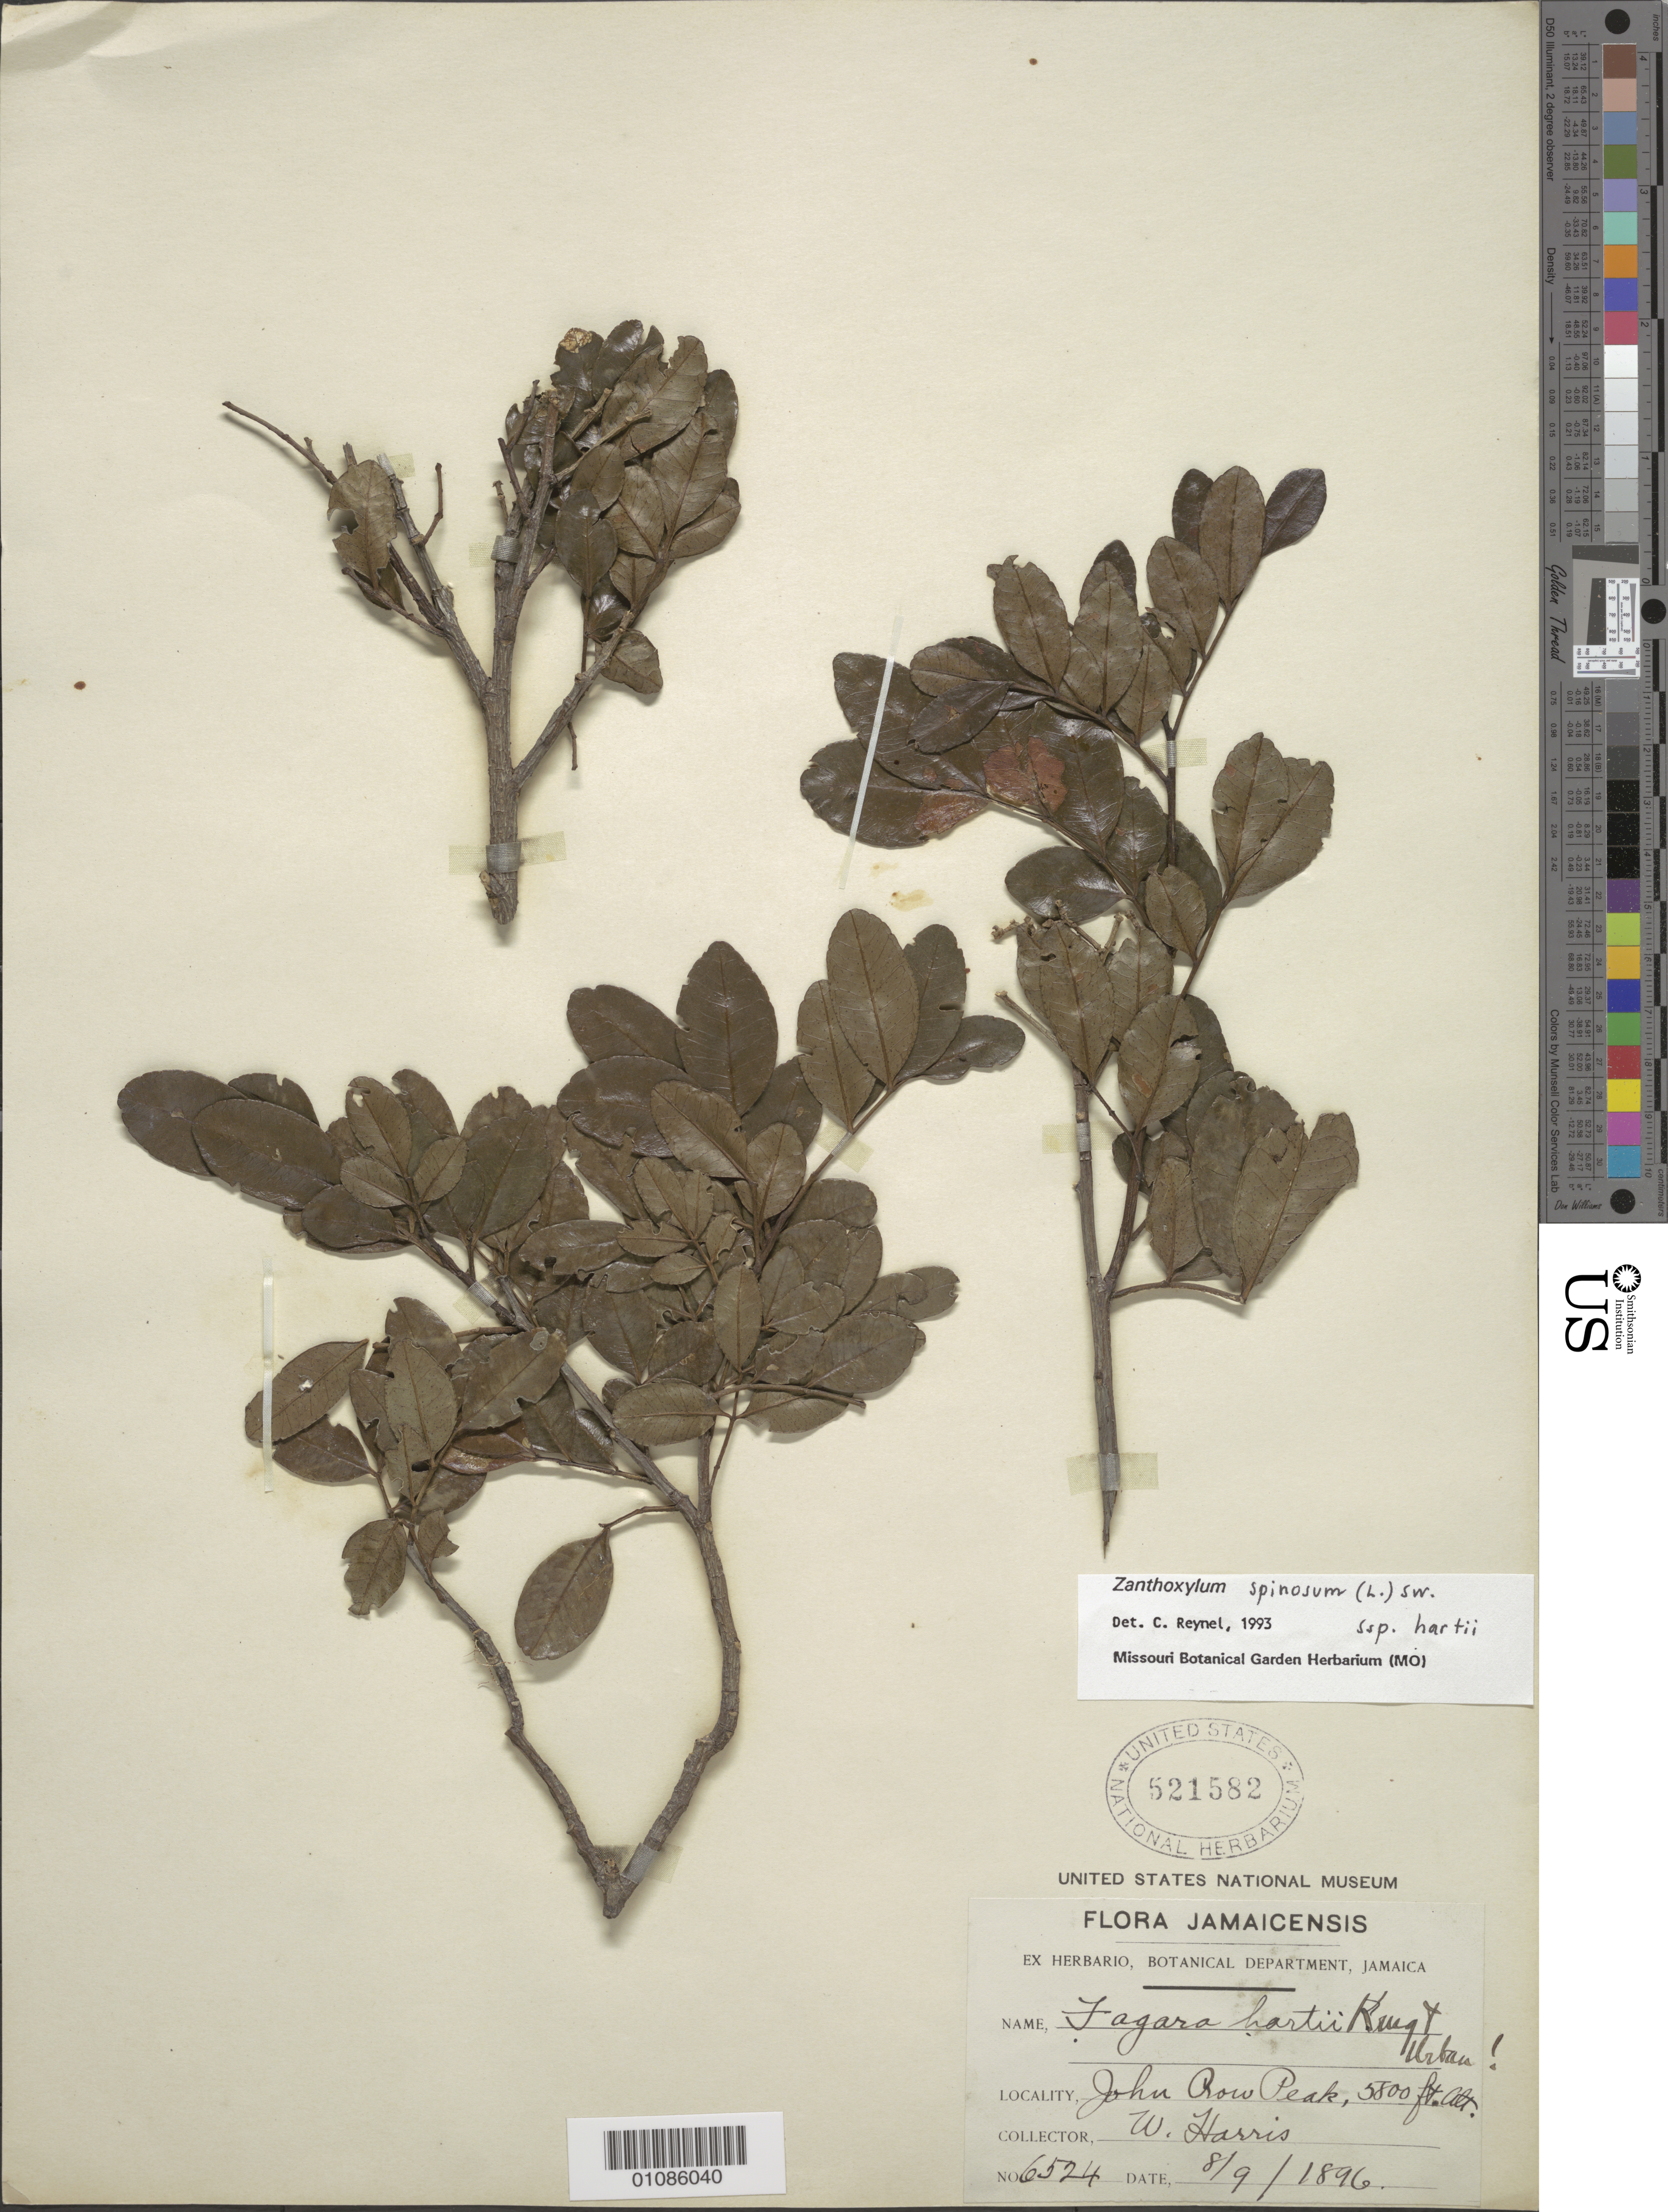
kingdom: Plantae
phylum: Tracheophyta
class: Magnoliopsida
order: Sapindales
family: Rutaceae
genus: Zanthoxylum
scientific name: Zanthoxylum spinosum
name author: (L.) Sw.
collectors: W. Harris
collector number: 6524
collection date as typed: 08 Sep 1896 or 09 Aug 1896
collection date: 1896-08-09 or 1896-09-08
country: Jamaica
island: Jamaica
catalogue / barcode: US 521582